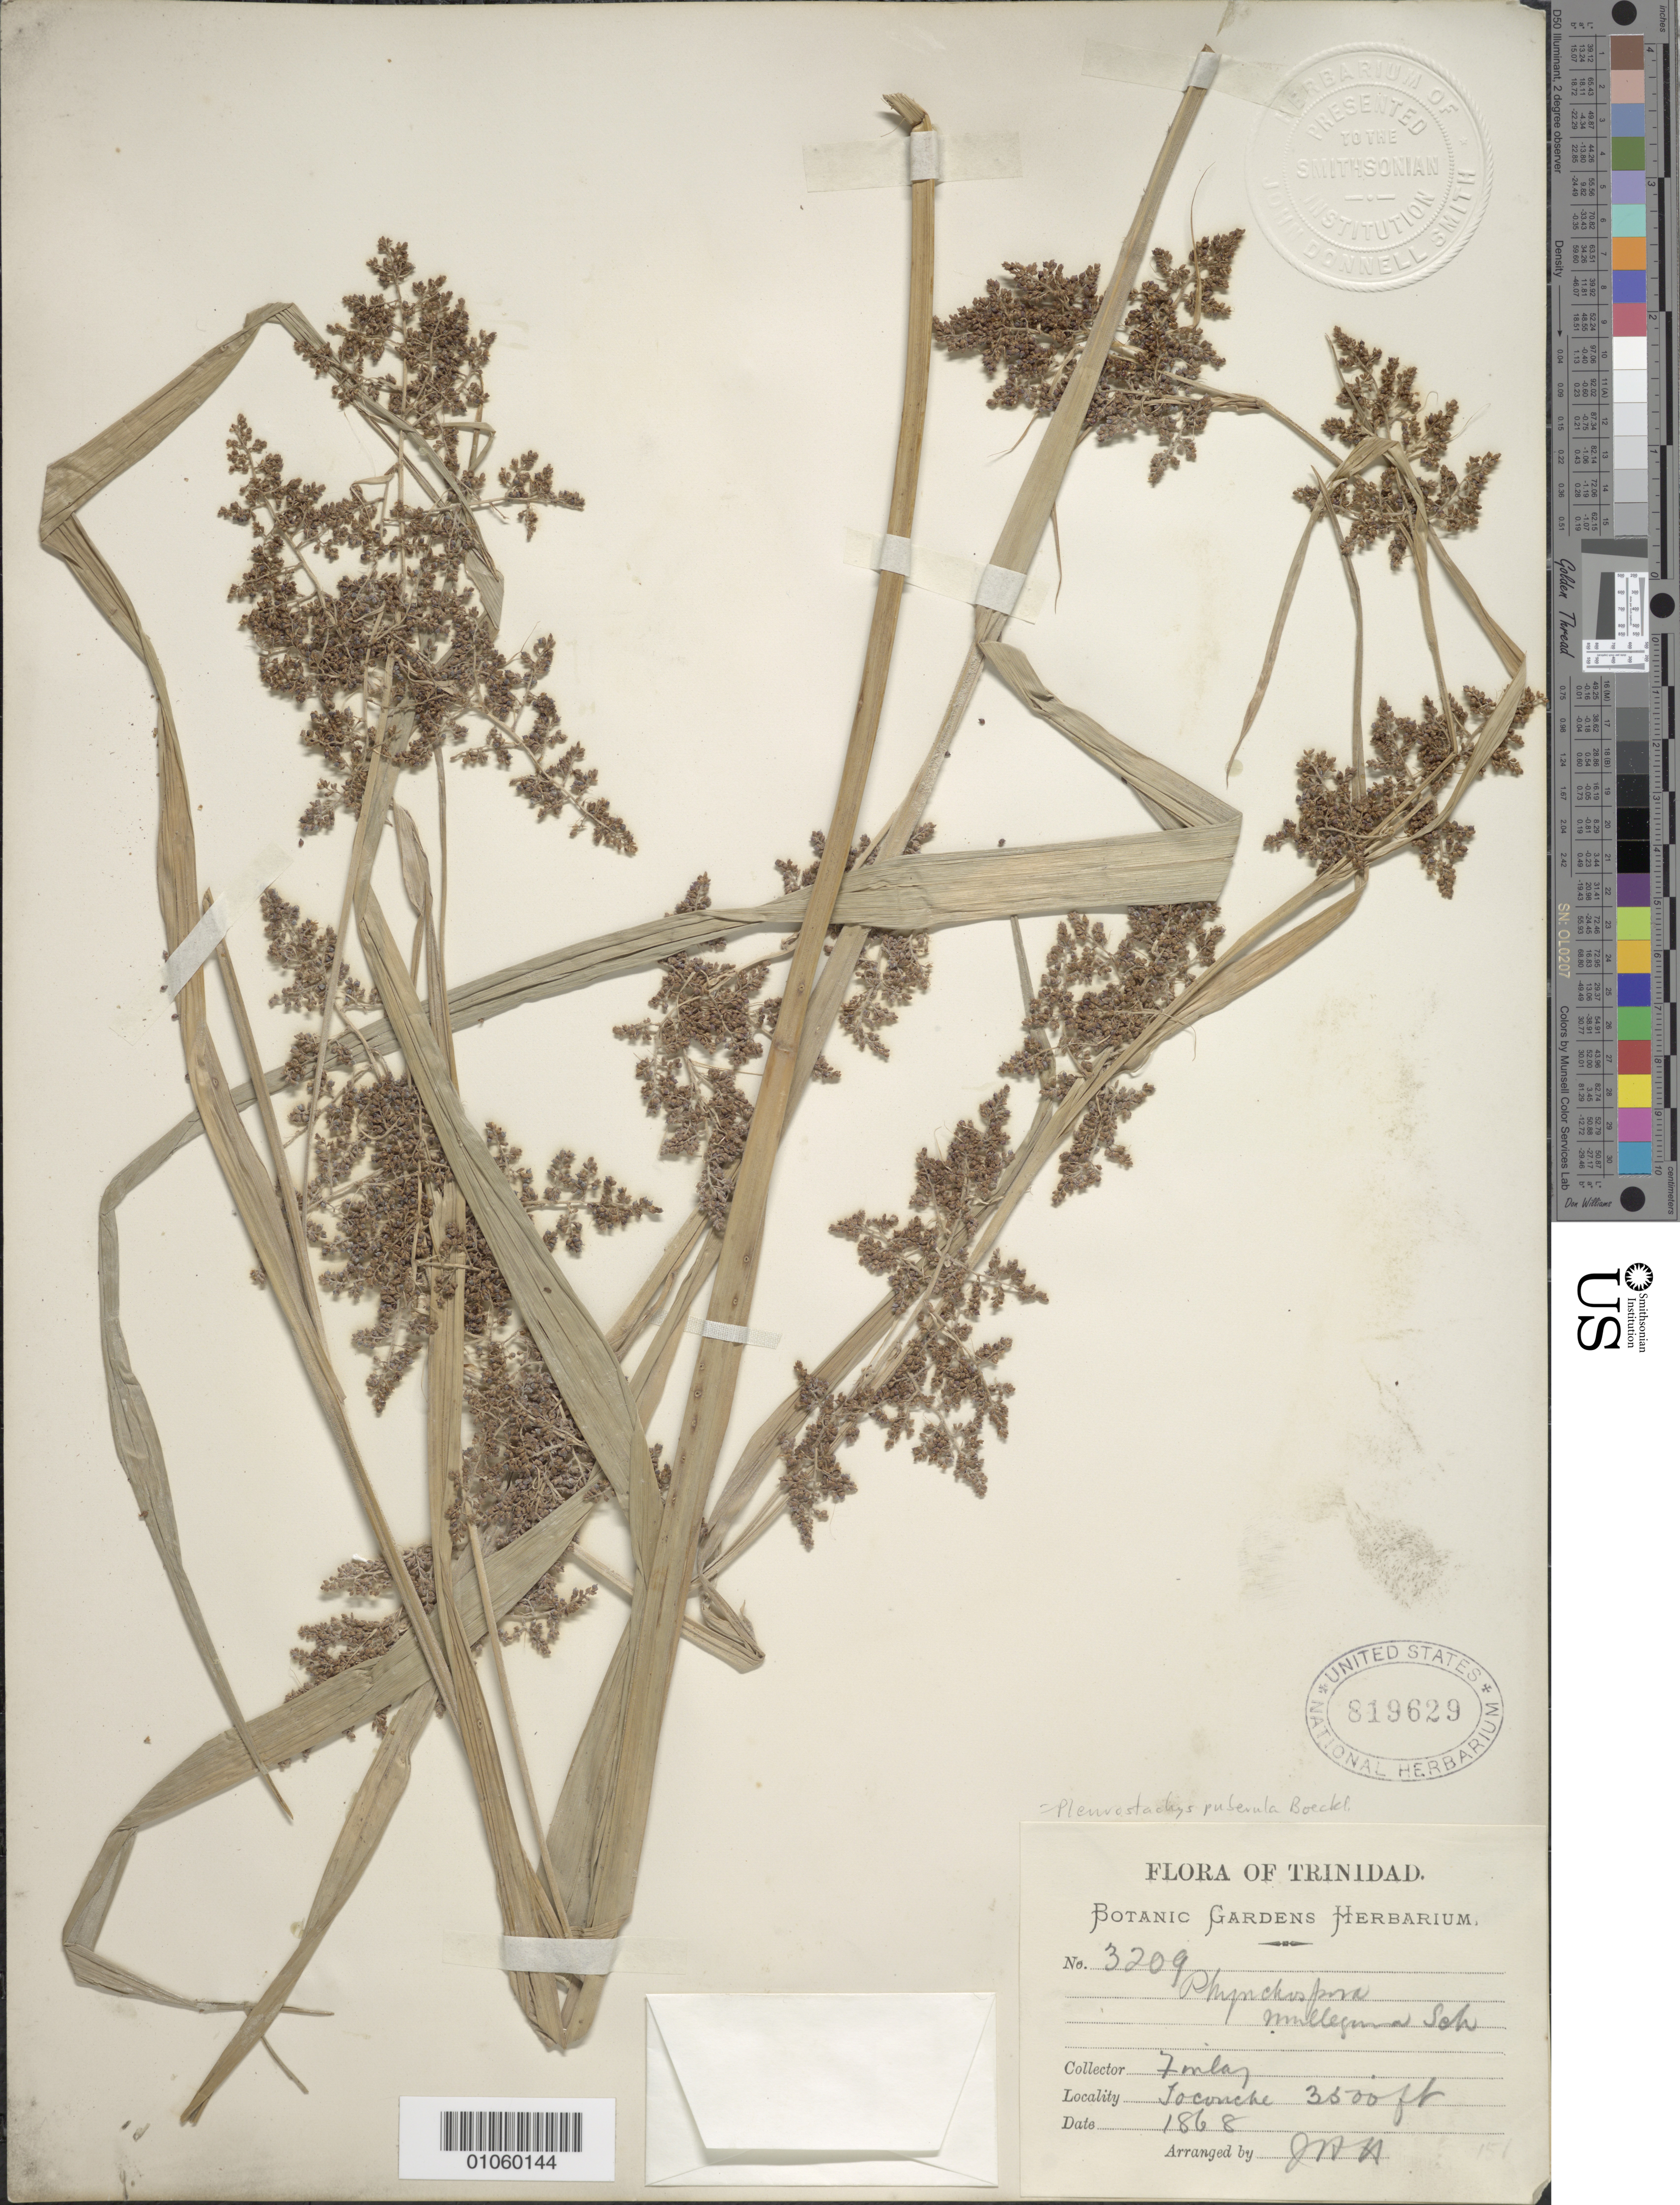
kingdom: Plantae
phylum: Tracheophyta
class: Liliopsida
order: Poales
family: Cyperaceae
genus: Rhynchospora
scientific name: Rhynchospora orbigniana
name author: (Brongn.) L.B. Sm.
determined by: Strong, M. T., (US), Smithsonian Institution - National Museum of Natural History (UNITED STATES)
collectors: -. Finlay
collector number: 3209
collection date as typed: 1868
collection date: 1868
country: Trinidad and Tobago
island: Trinidad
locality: Tocuche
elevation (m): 1067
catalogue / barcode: US 819629